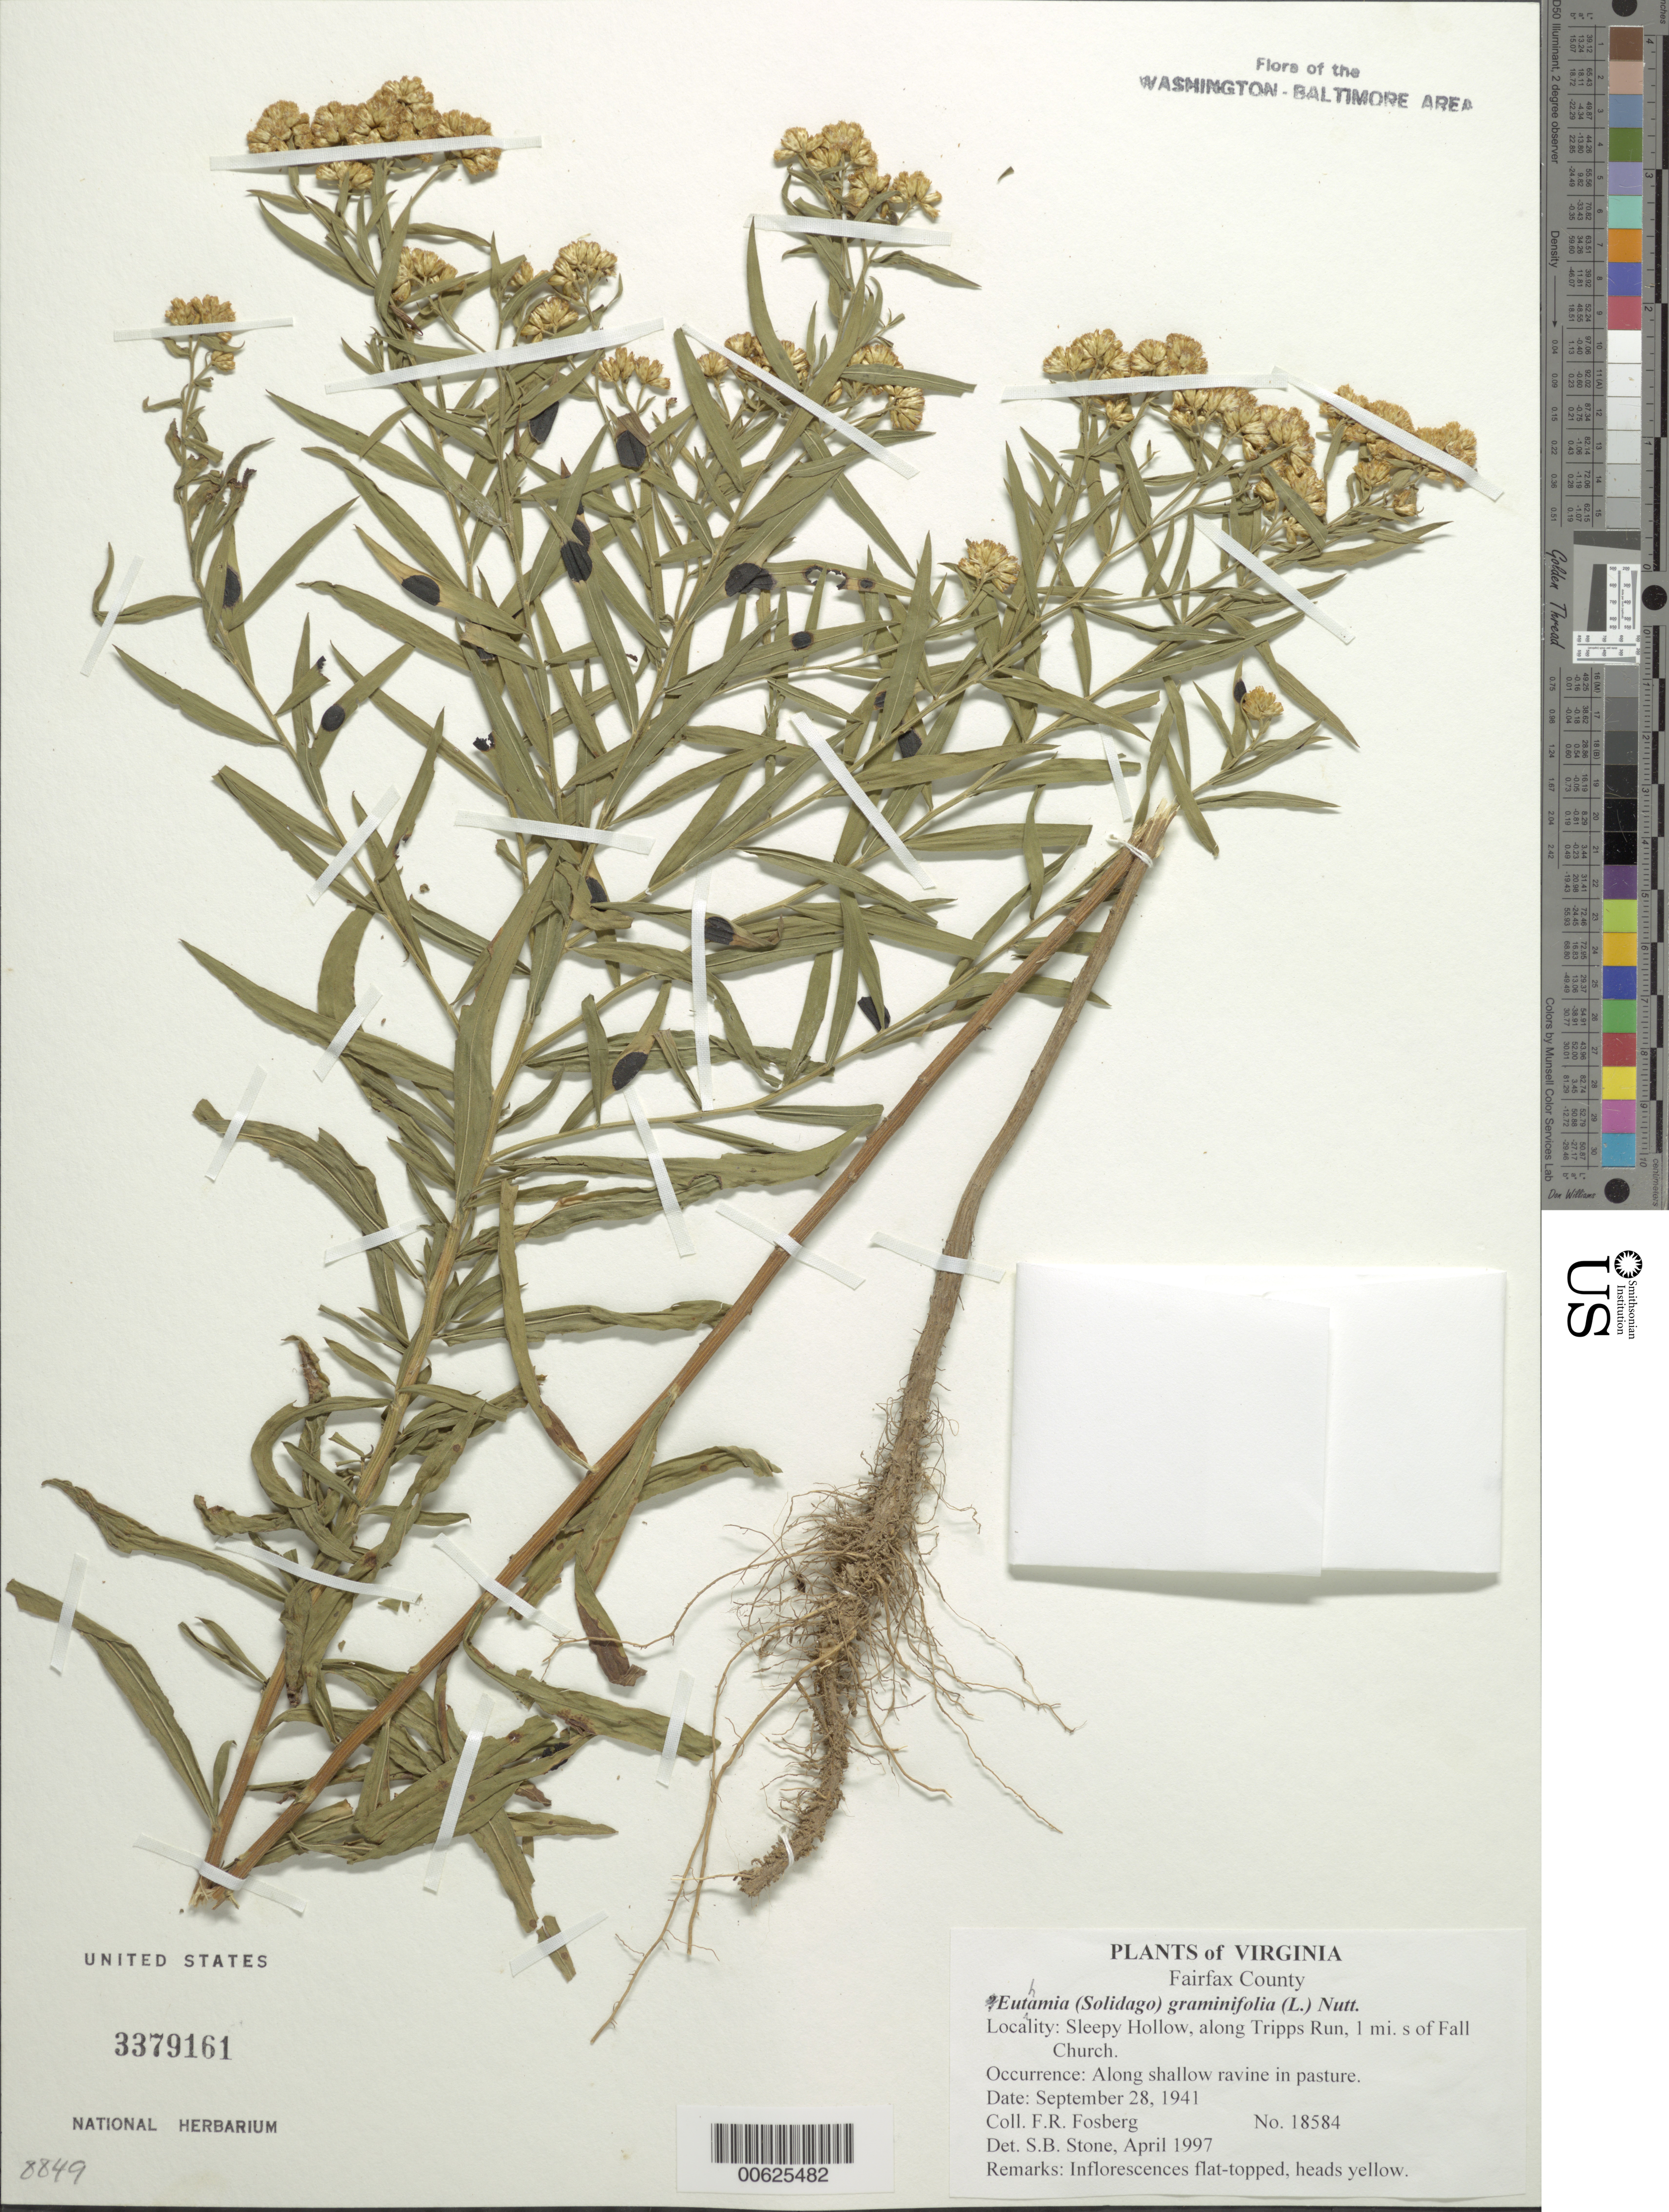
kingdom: Plantae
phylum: Tracheophyta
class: Magnoliopsida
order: Asterales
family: Asteraceae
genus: Euthamia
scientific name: Euthamia graminifolia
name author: (L.) Nutt.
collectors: F. R. Fosberg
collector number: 18584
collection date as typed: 28 Sep 1941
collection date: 1941-09-28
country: United States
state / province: Virginia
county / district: Fairfax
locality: Sleepy Hollow, along Tripps Run, 1 mi. S of Falls Church.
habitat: Along shallow ravine in pasture.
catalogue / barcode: US 3379161